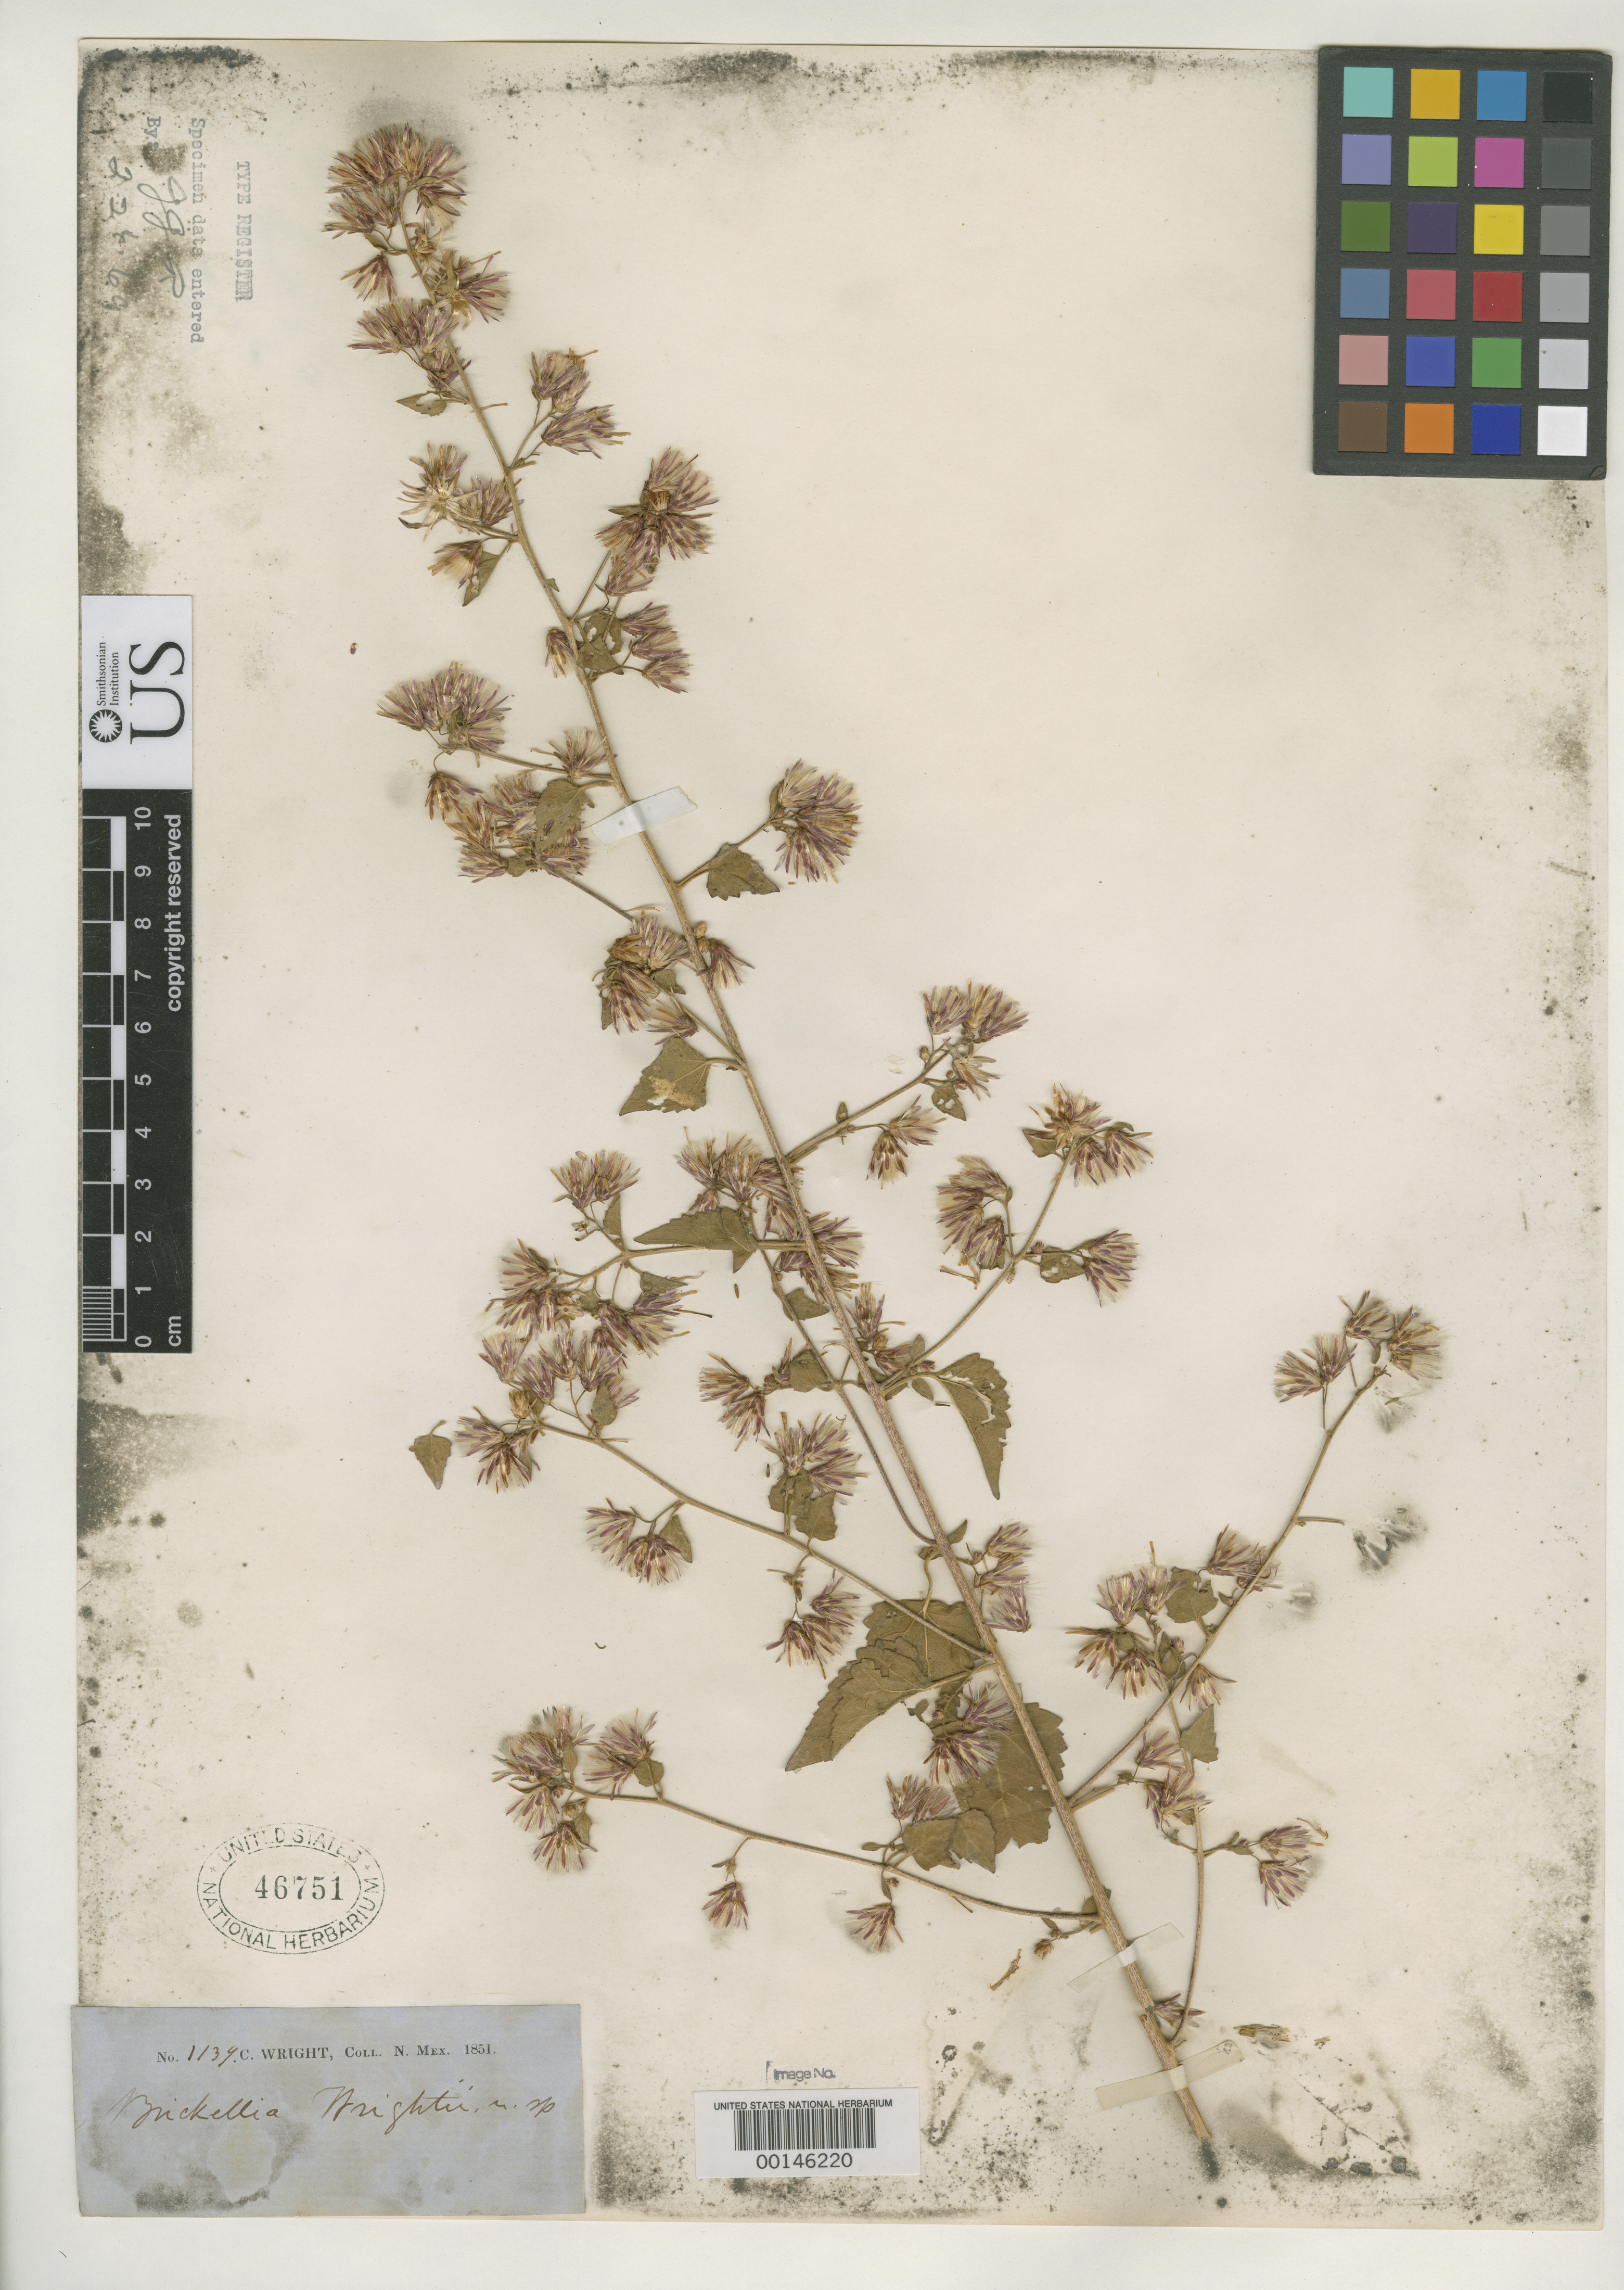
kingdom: Plantae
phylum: Tracheophyta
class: Magnoliopsida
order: Asterales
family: Asteraceae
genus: Brickellia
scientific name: Brickellia wrightii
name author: A. Gray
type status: Type Collection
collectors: C. Wright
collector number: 1139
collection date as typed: Oct 1851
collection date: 1851-10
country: United States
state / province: New Mexico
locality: Near copper mines.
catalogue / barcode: US 46751